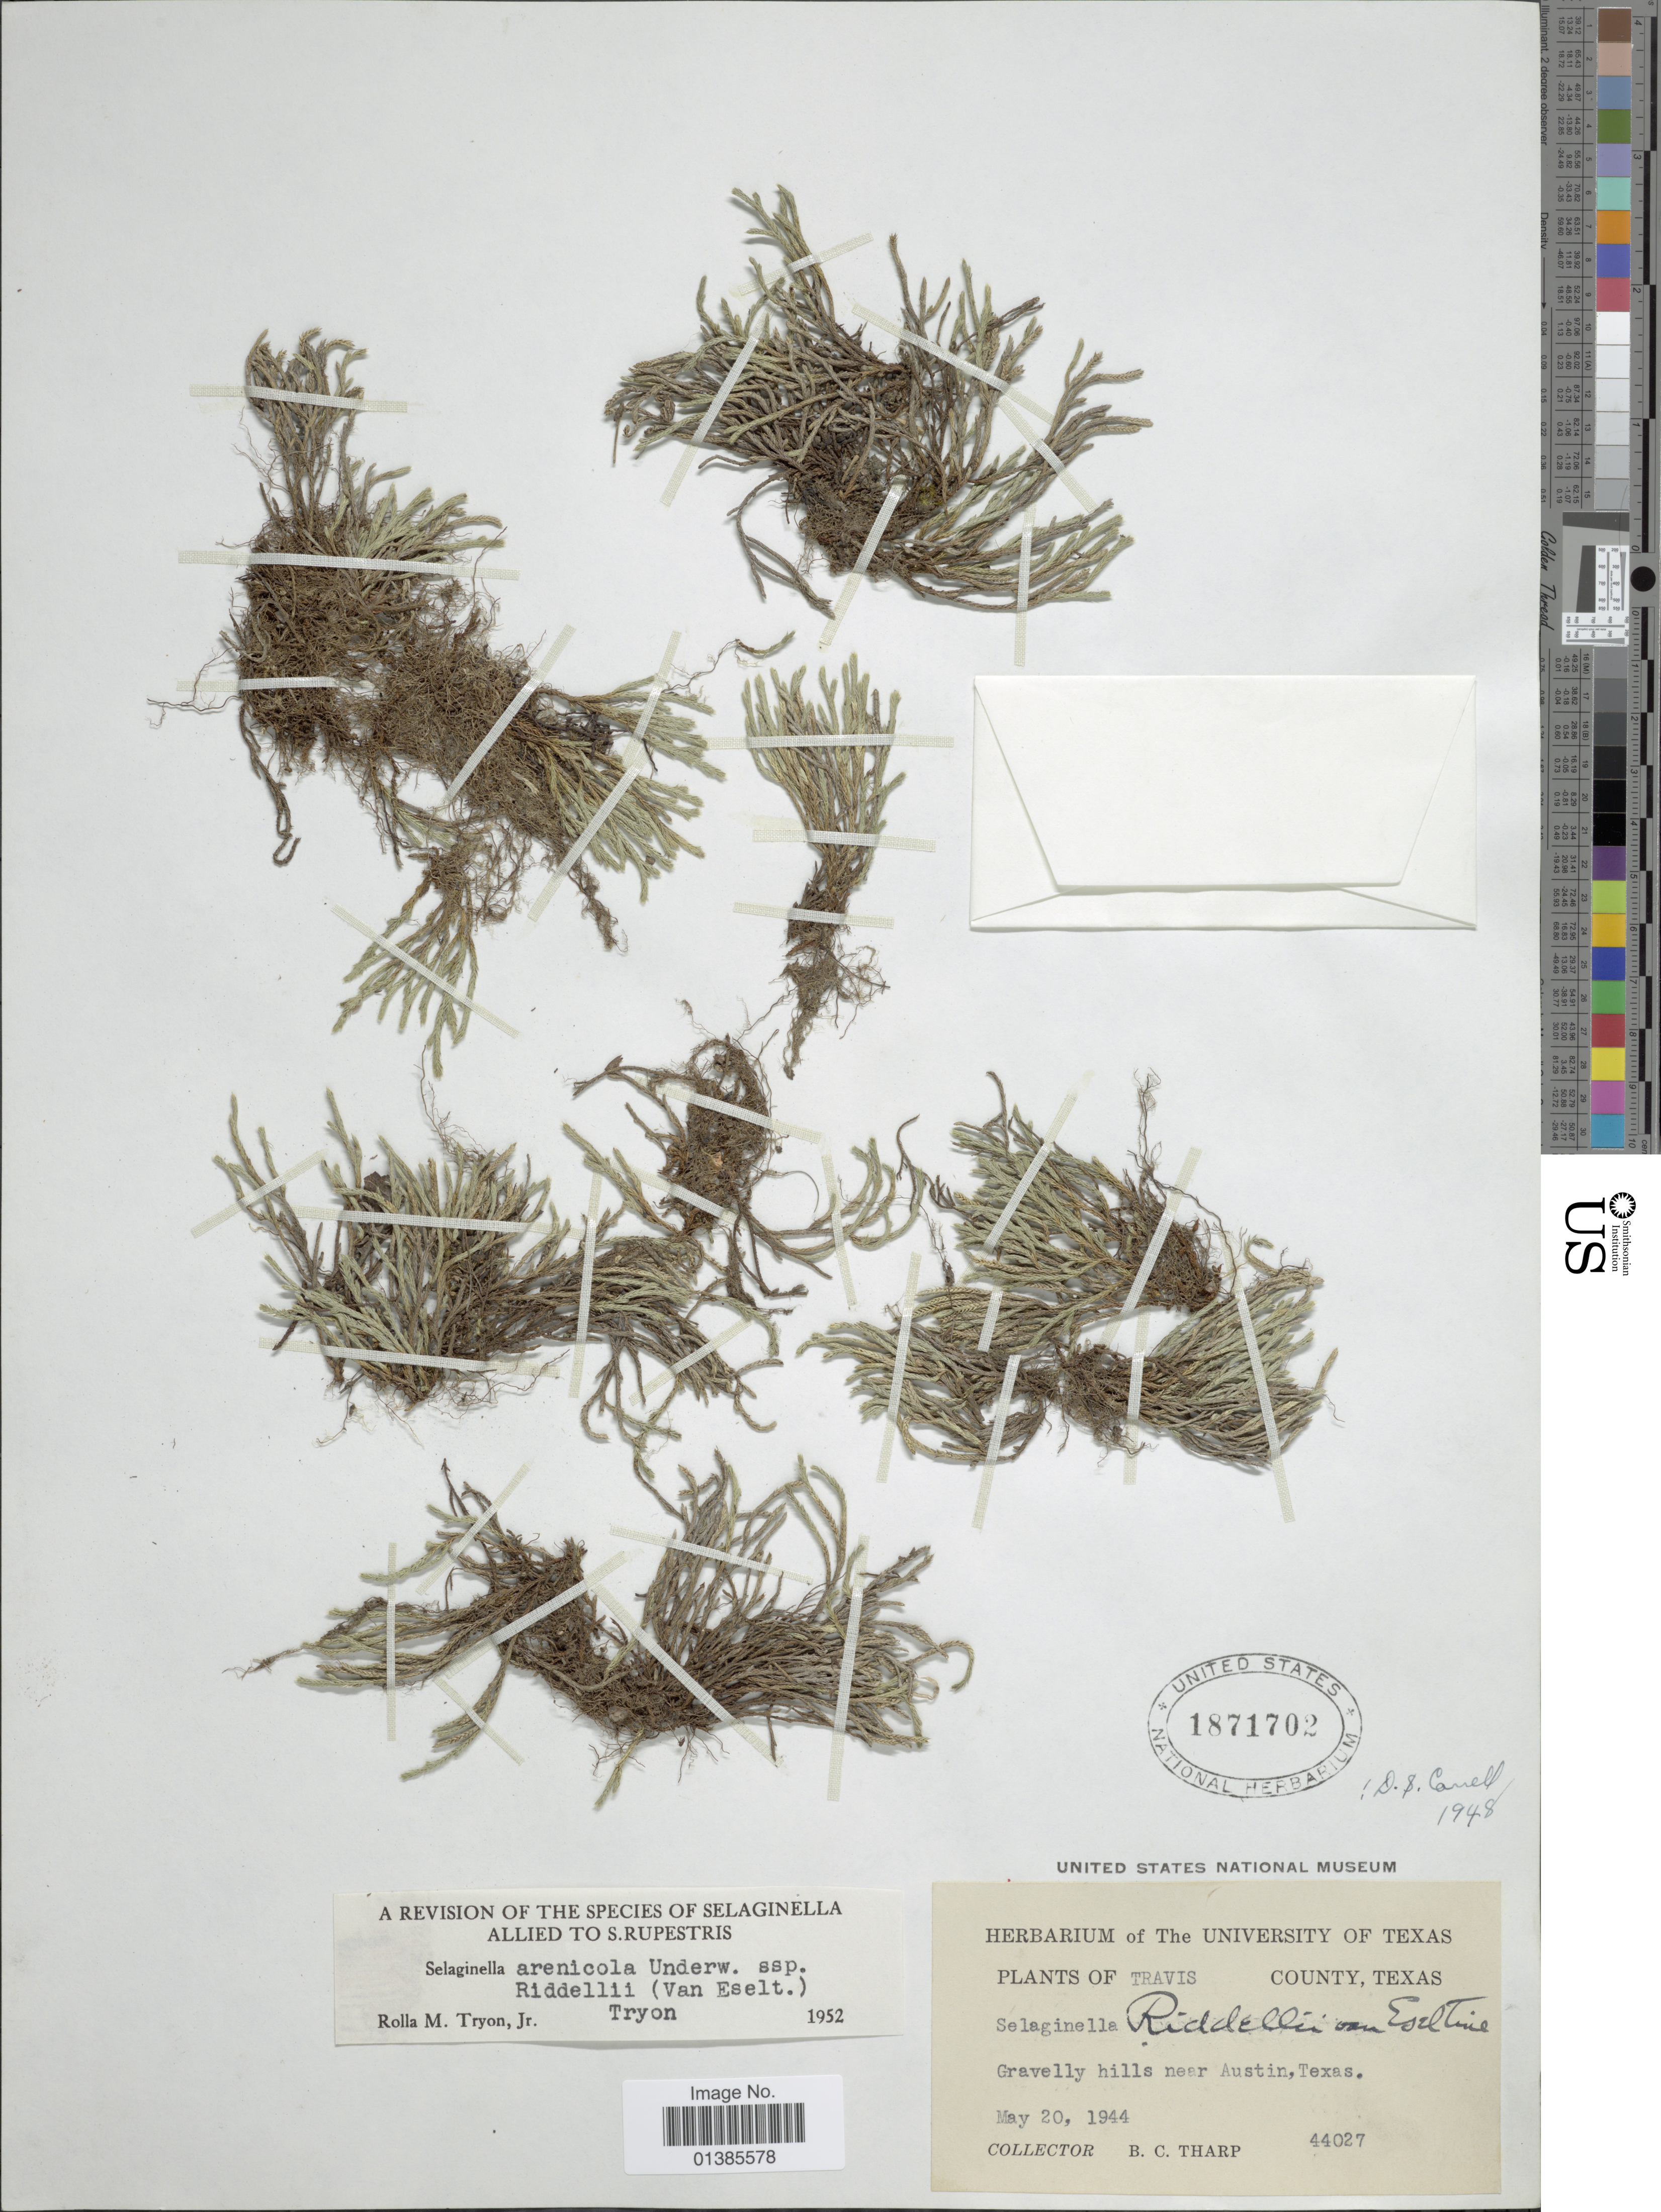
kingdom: Plantae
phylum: Tracheophyta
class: Lycopodiopsida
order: Selaginellales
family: Selaginellaceae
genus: Selaginella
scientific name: Selaginella arenicola subsp. riddellii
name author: (Van Eselt.) R.M. Tryon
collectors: B. C. Tharp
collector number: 44027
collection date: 1944-05-20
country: United States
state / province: Texas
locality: Travis County. Gravelly hills near Austin.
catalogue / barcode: US 1871702